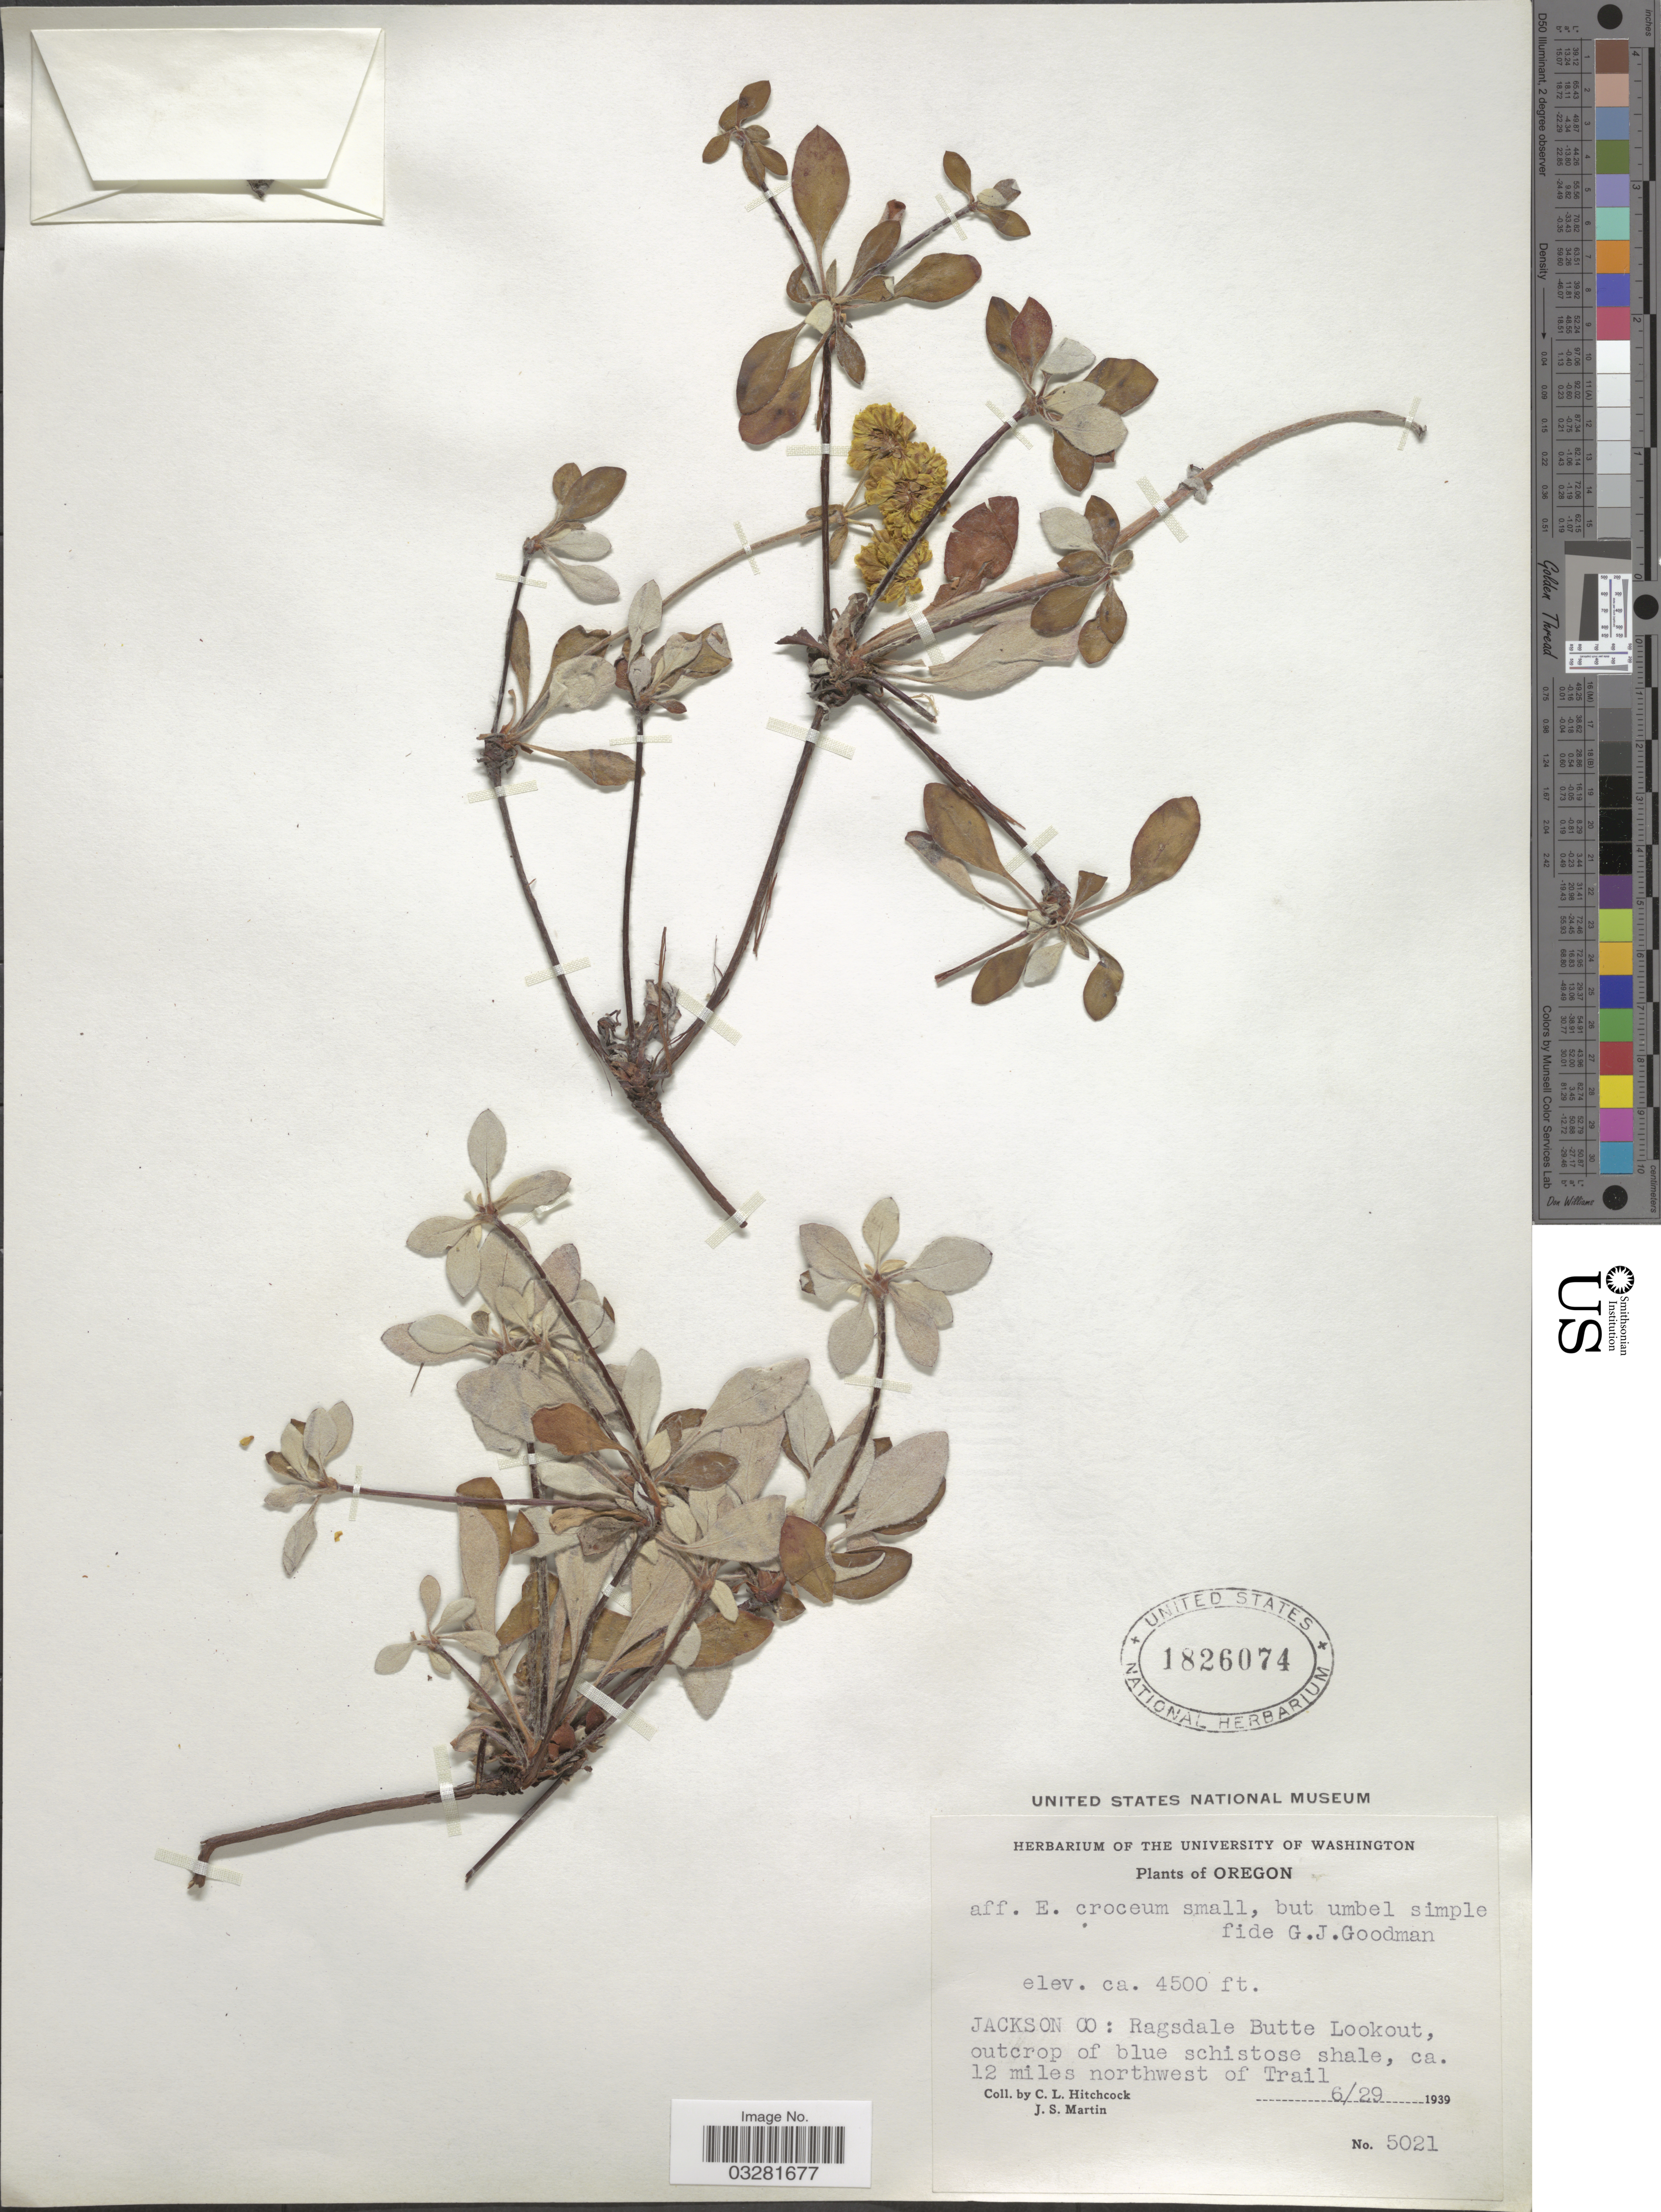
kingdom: Plantae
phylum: Tracheophyta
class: Magnoliopsida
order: Caryophyllales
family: Polygonaceae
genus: Eriogonum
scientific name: Eriogonum umbellatum var. polyanthum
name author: Torr.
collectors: C. L. Hitchcock & J. S. Martin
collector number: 5021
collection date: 1939-06-29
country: United States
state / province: Oregon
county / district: Jackson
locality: Jackson Co: Ragsdale Butte Lookout, ca. 12 miles northwest of Trail.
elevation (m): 1372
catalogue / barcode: US 1826074